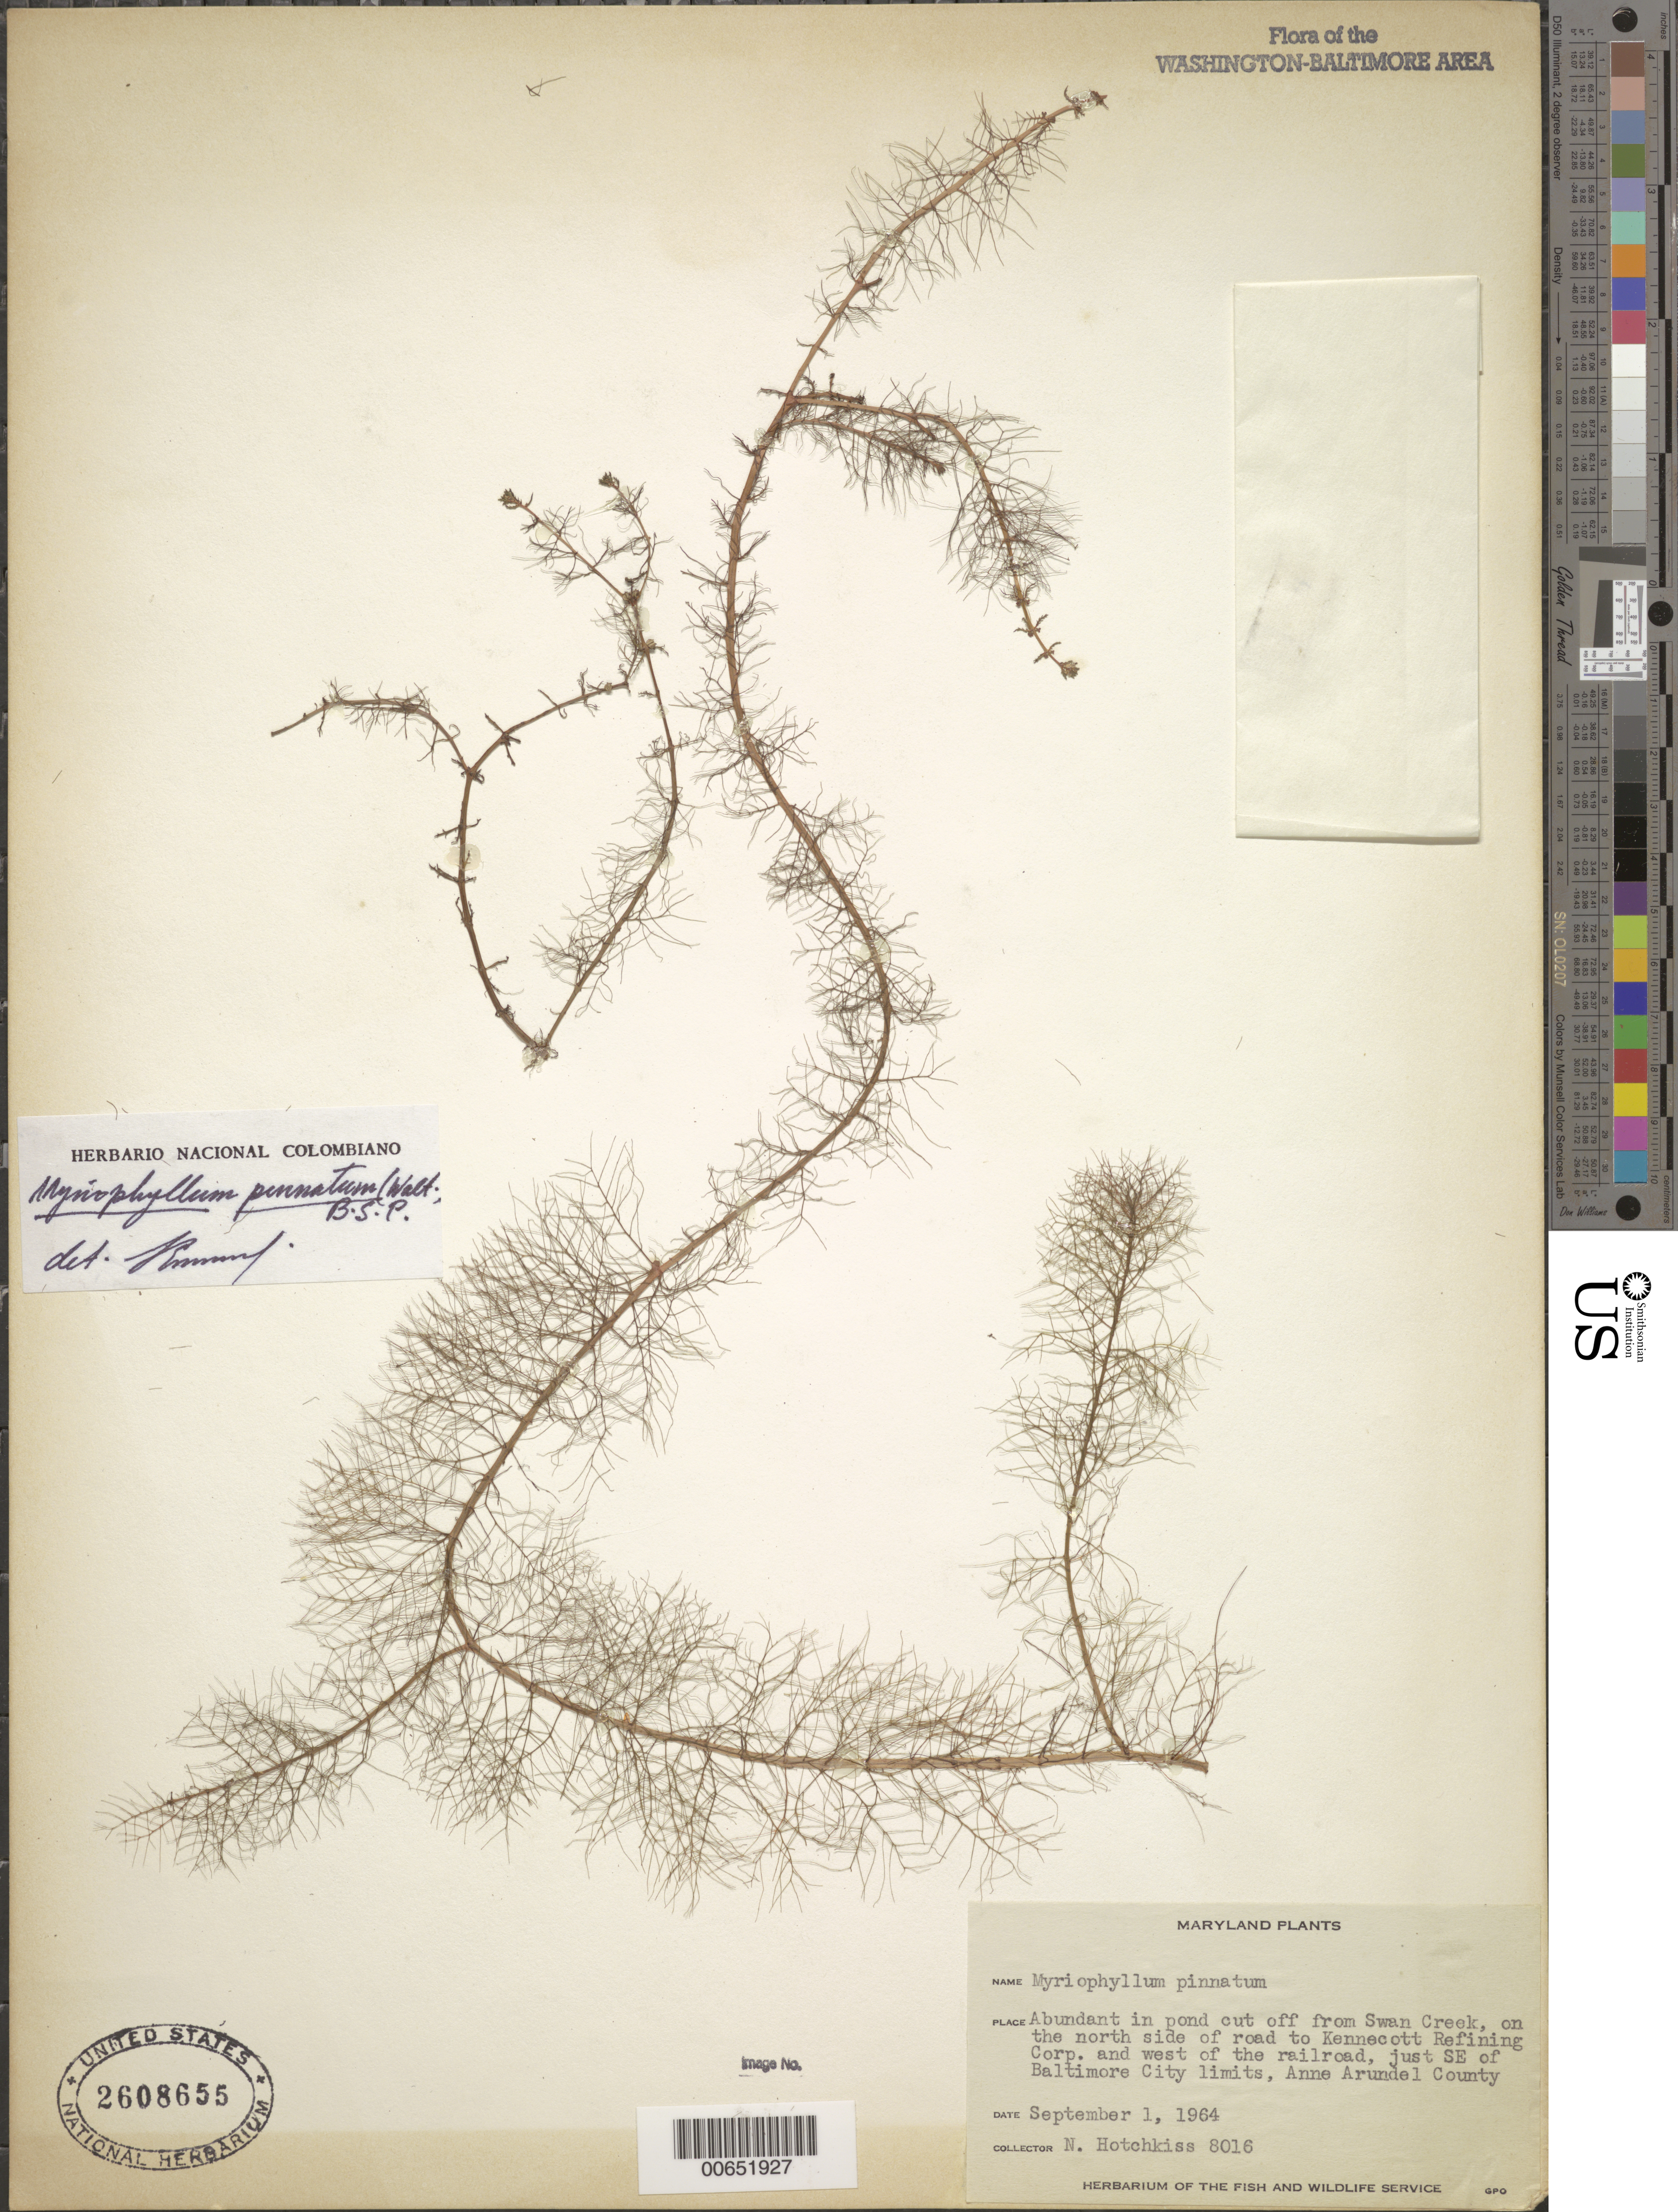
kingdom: Plantae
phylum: Tracheophyta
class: Magnoliopsida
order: Saxifragales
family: Haloragaceae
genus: Myriophyllum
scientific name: Myriophyllum pinnatum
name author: (Walter) Britton, Stearns & Poggenb.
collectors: N. Hotchkiss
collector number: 8016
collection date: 1964-09-01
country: United States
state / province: Maryland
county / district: Anne Arundel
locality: Abundant in pond cut off from Swan Creek, on the north side of road to Kennecott Refining Corp. and west of the railroad, just SE of Baltimore City limits, Anne Arundel County.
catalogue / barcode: US 2608655